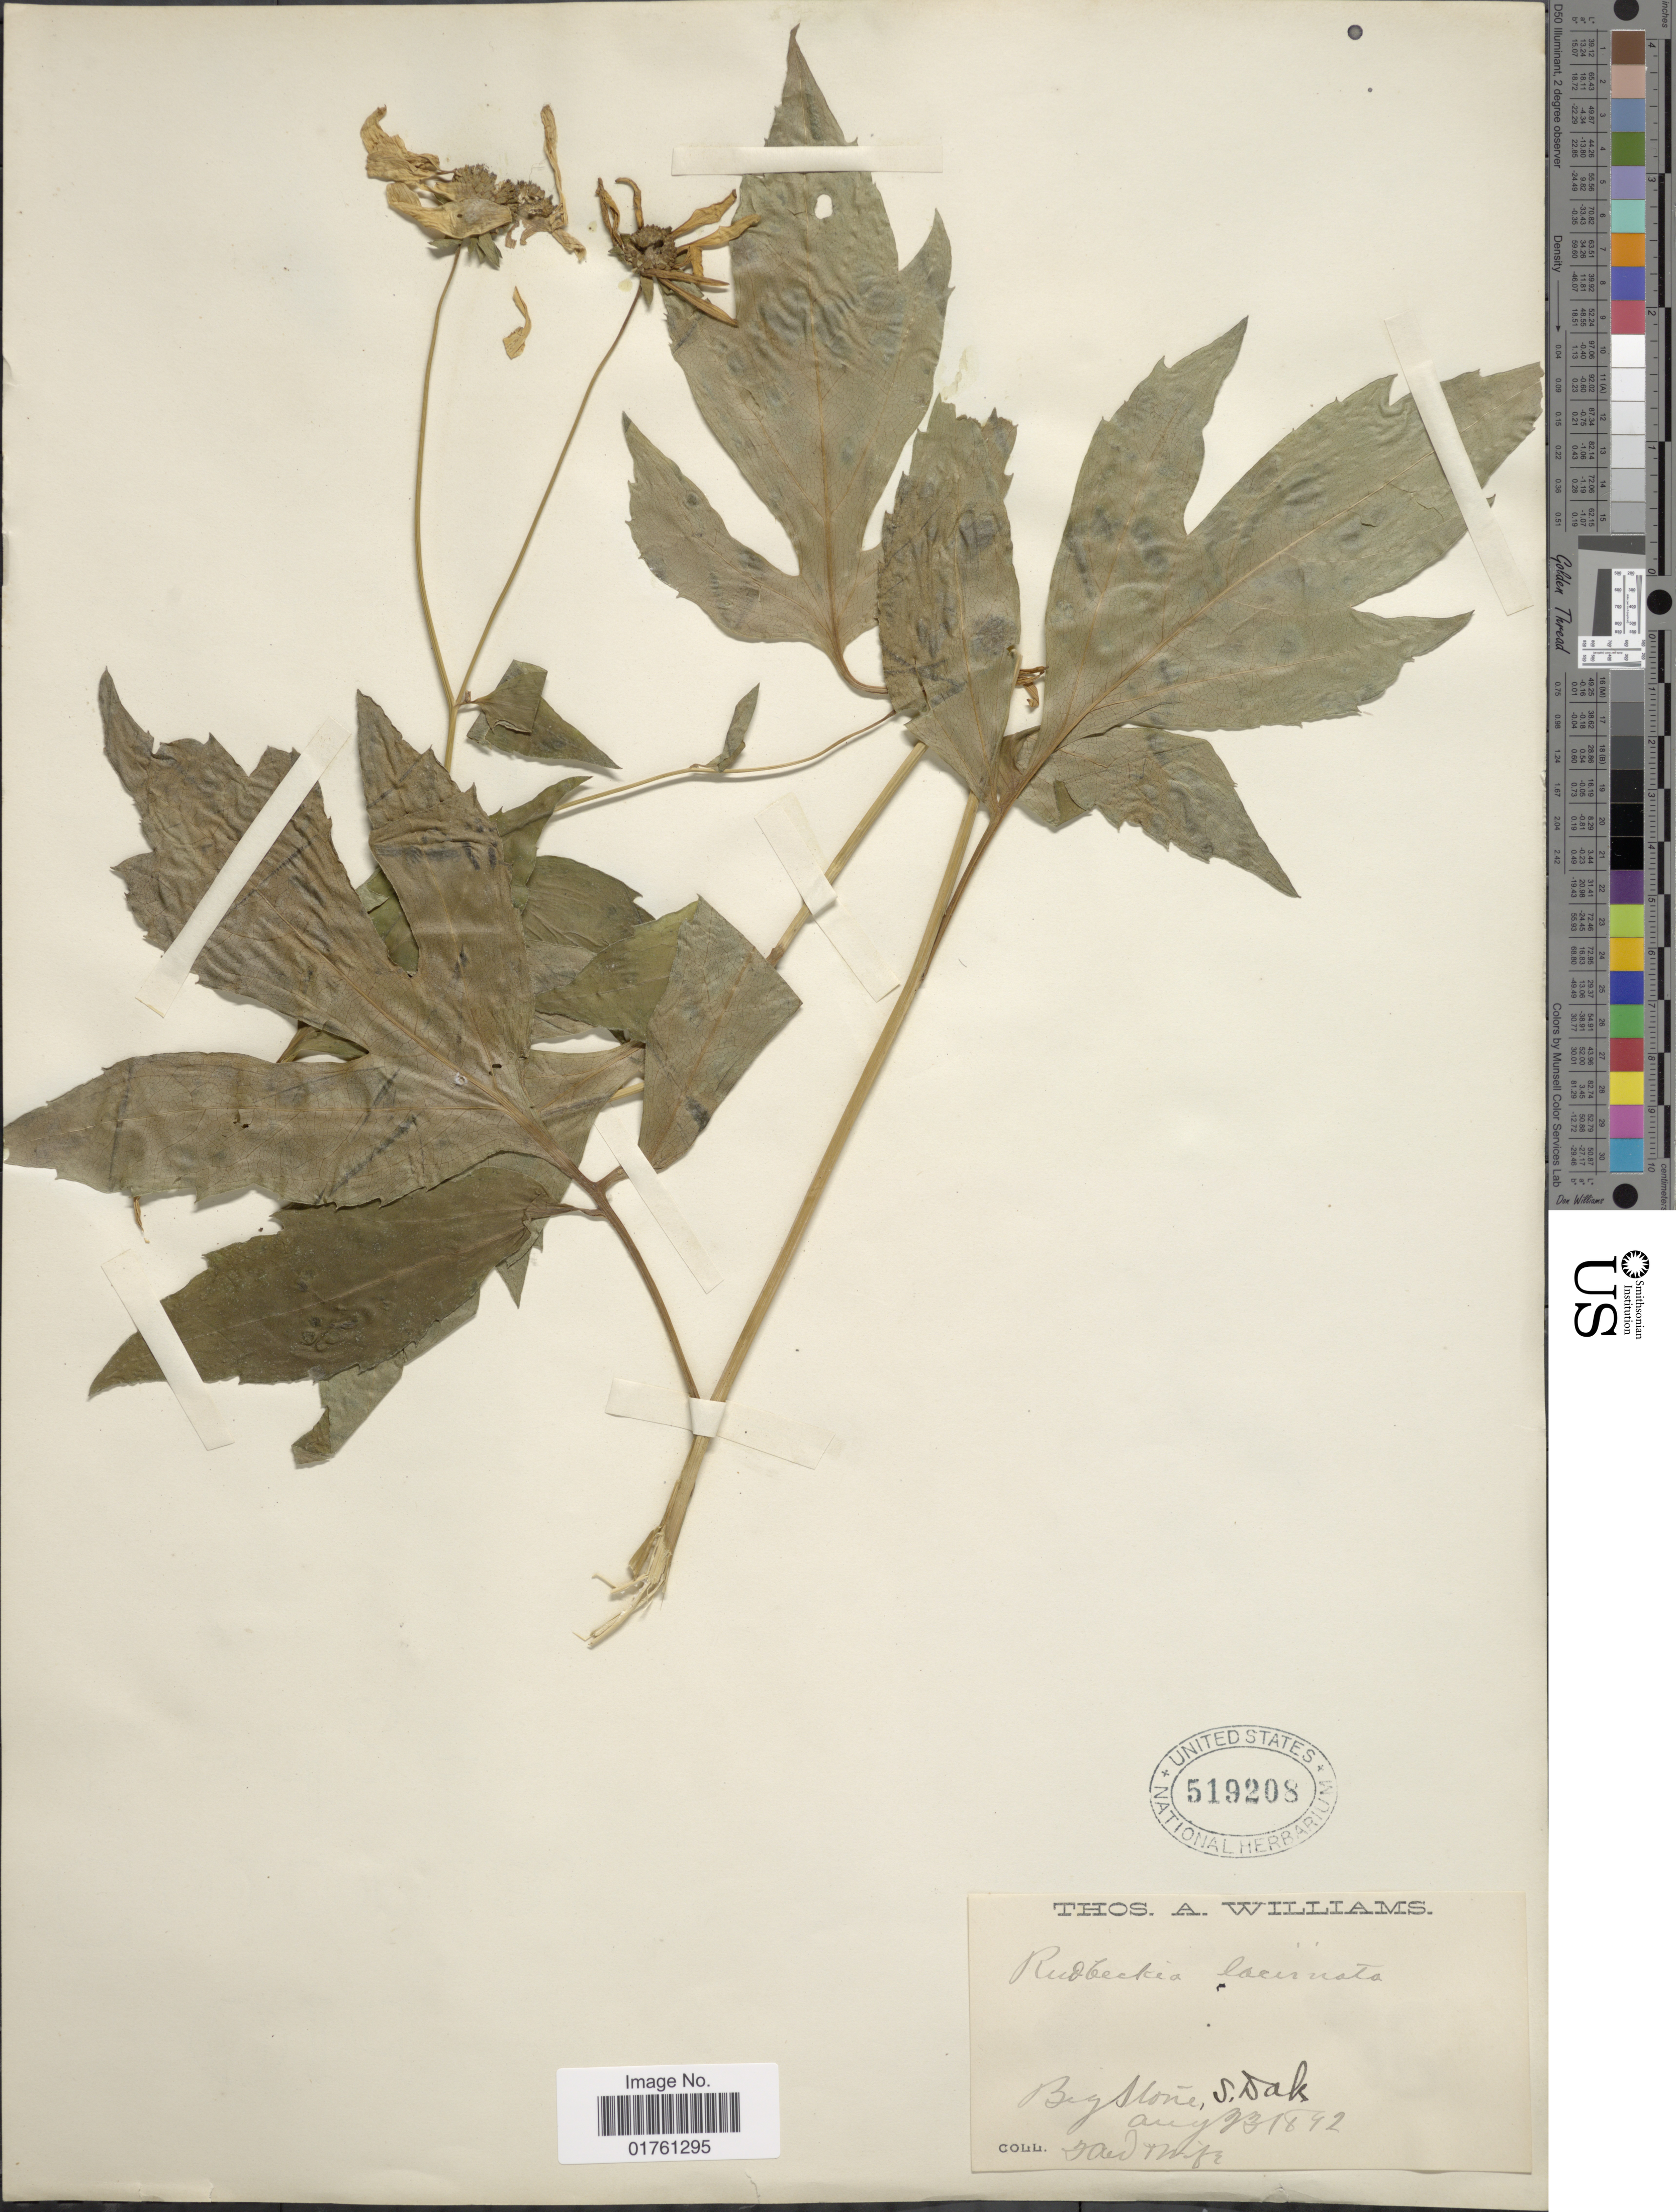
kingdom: Plantae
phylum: Tracheophyta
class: Magnoliopsida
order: Asterales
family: Asteraceae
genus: Rudbeckia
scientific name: Rudbeckia laciniata var. ampla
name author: (A. Nelson) Cronq.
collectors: T. A. Williams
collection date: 1892-08-13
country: United States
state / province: South Dakota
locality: Big Stone, S. Dak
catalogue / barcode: US 519208